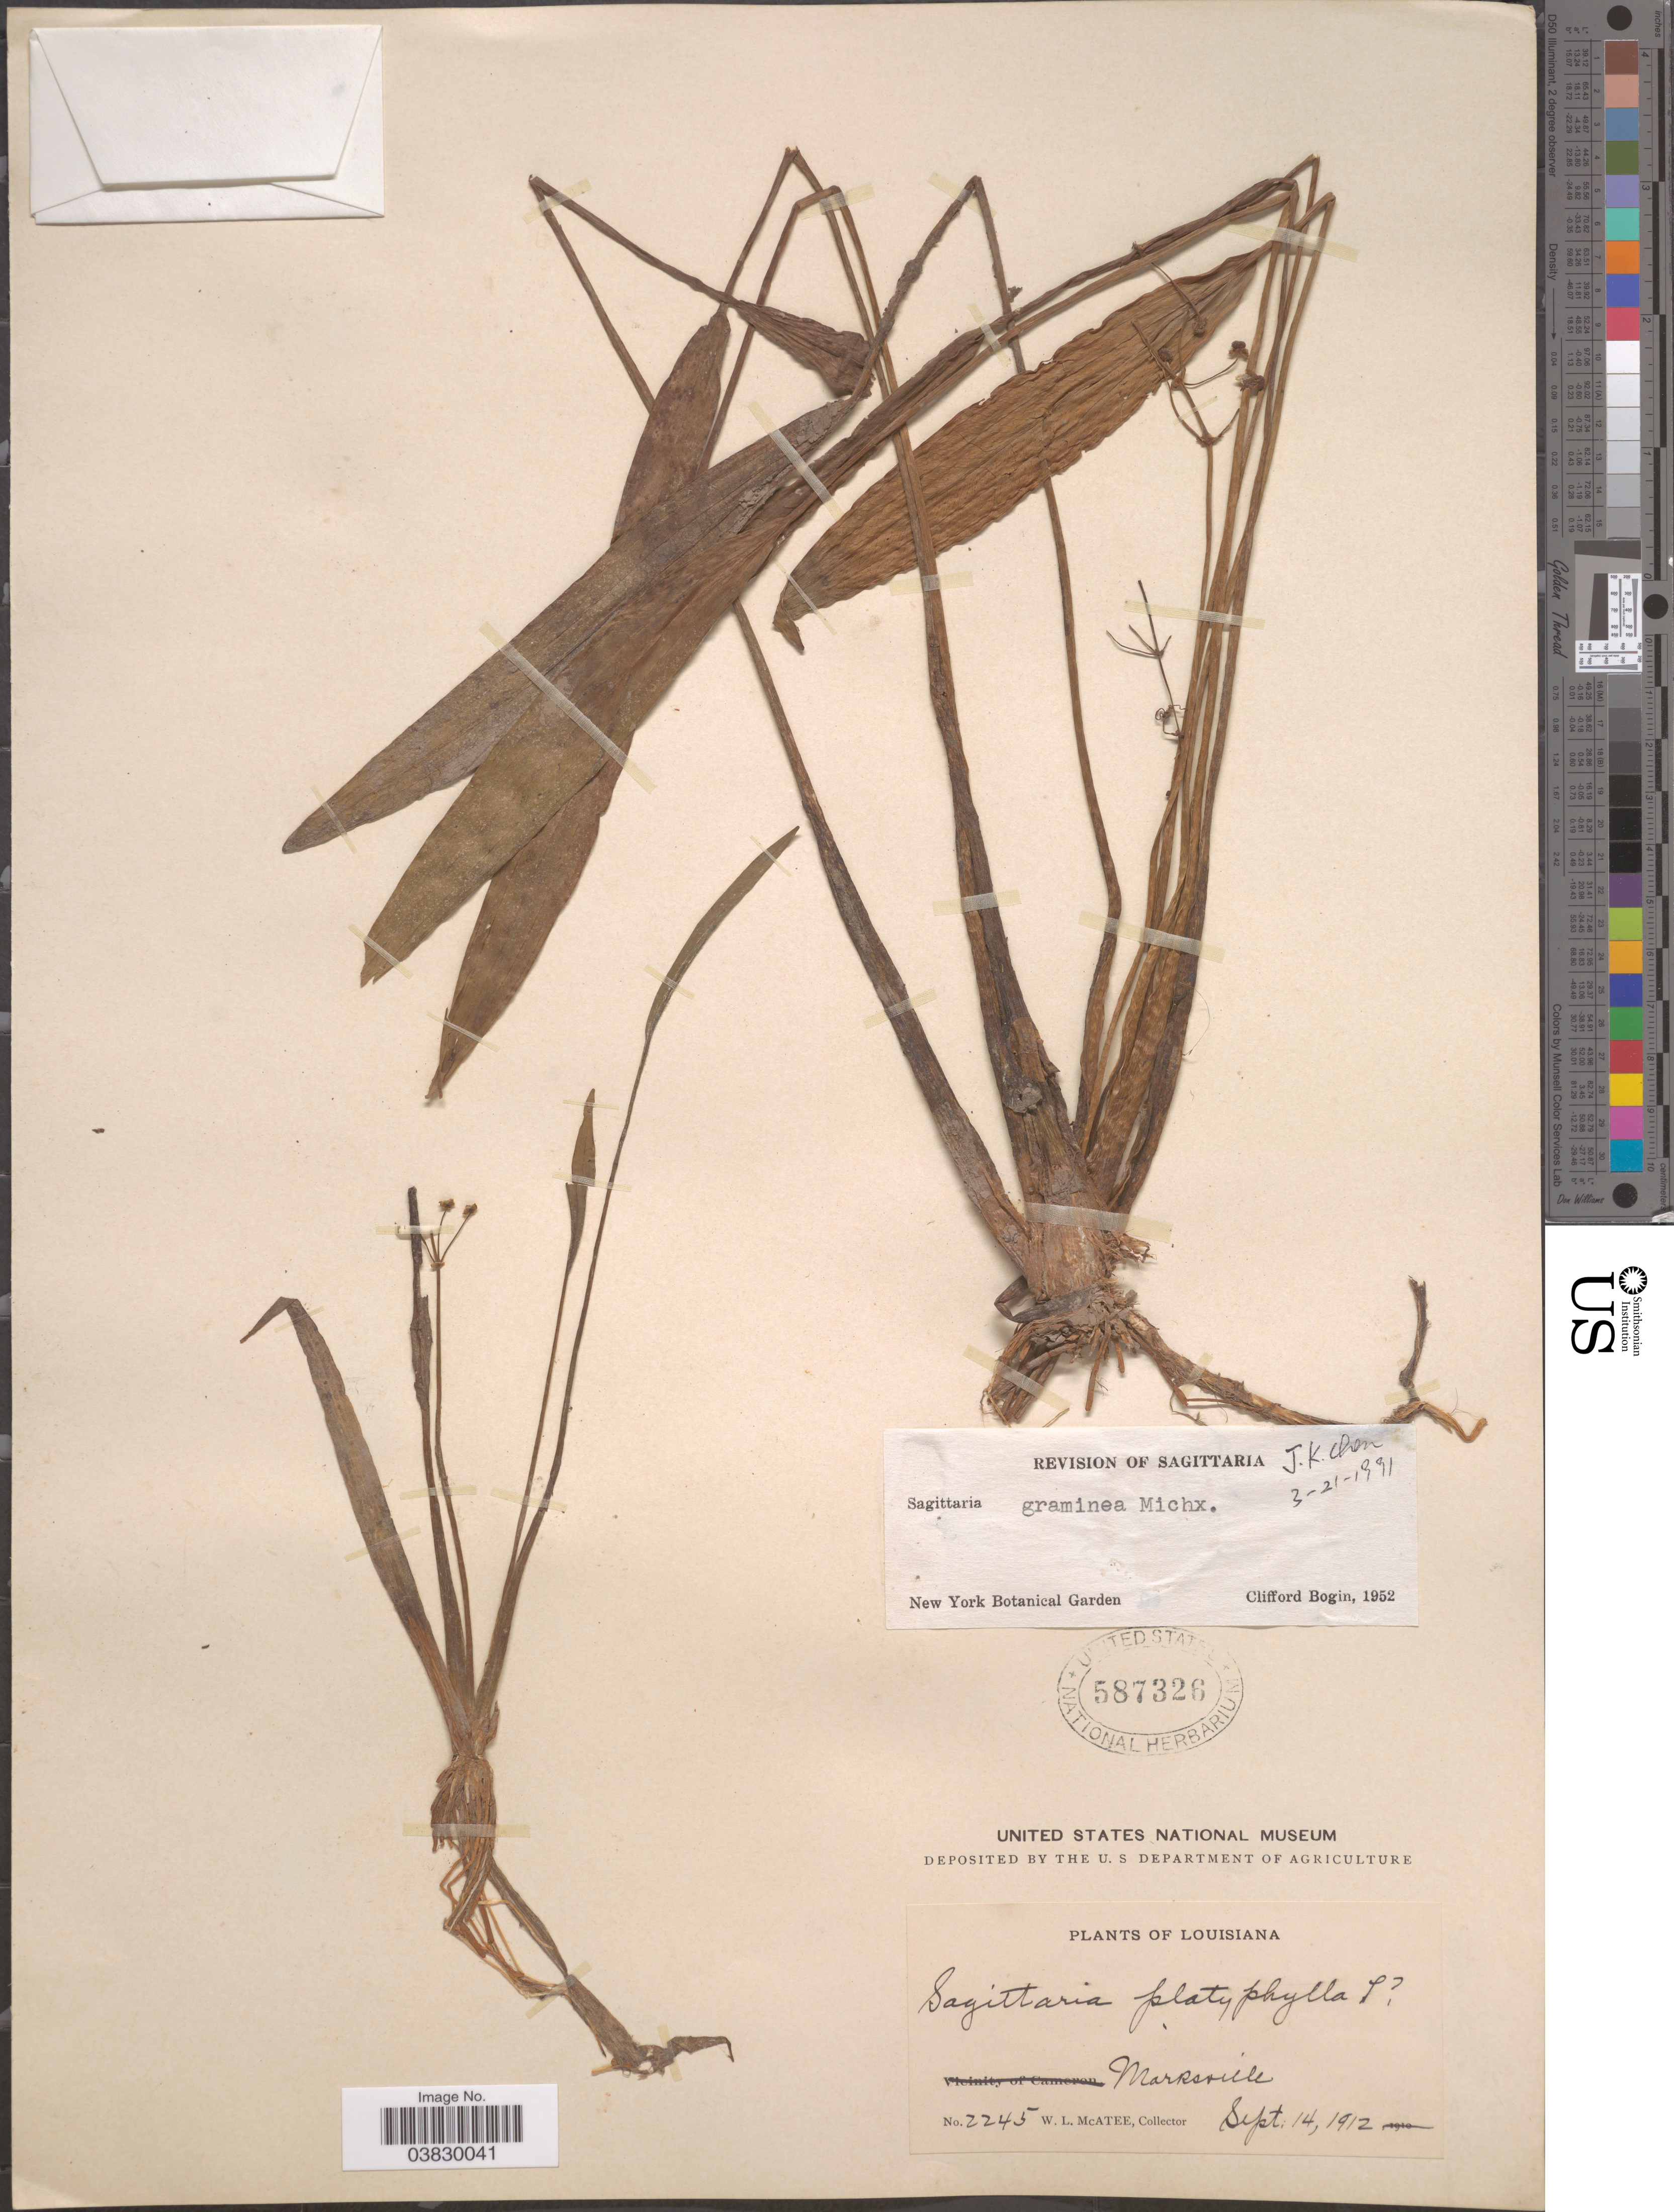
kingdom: Plantae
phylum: Tracheophyta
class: Liliopsida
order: Alismatales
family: Alismataceae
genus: Sagittaria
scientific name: Sagittaria graminea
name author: Michx.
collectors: W. McAtee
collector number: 2245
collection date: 1912-09-14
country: United States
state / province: Louisiana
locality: Marksville.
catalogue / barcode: US 587326